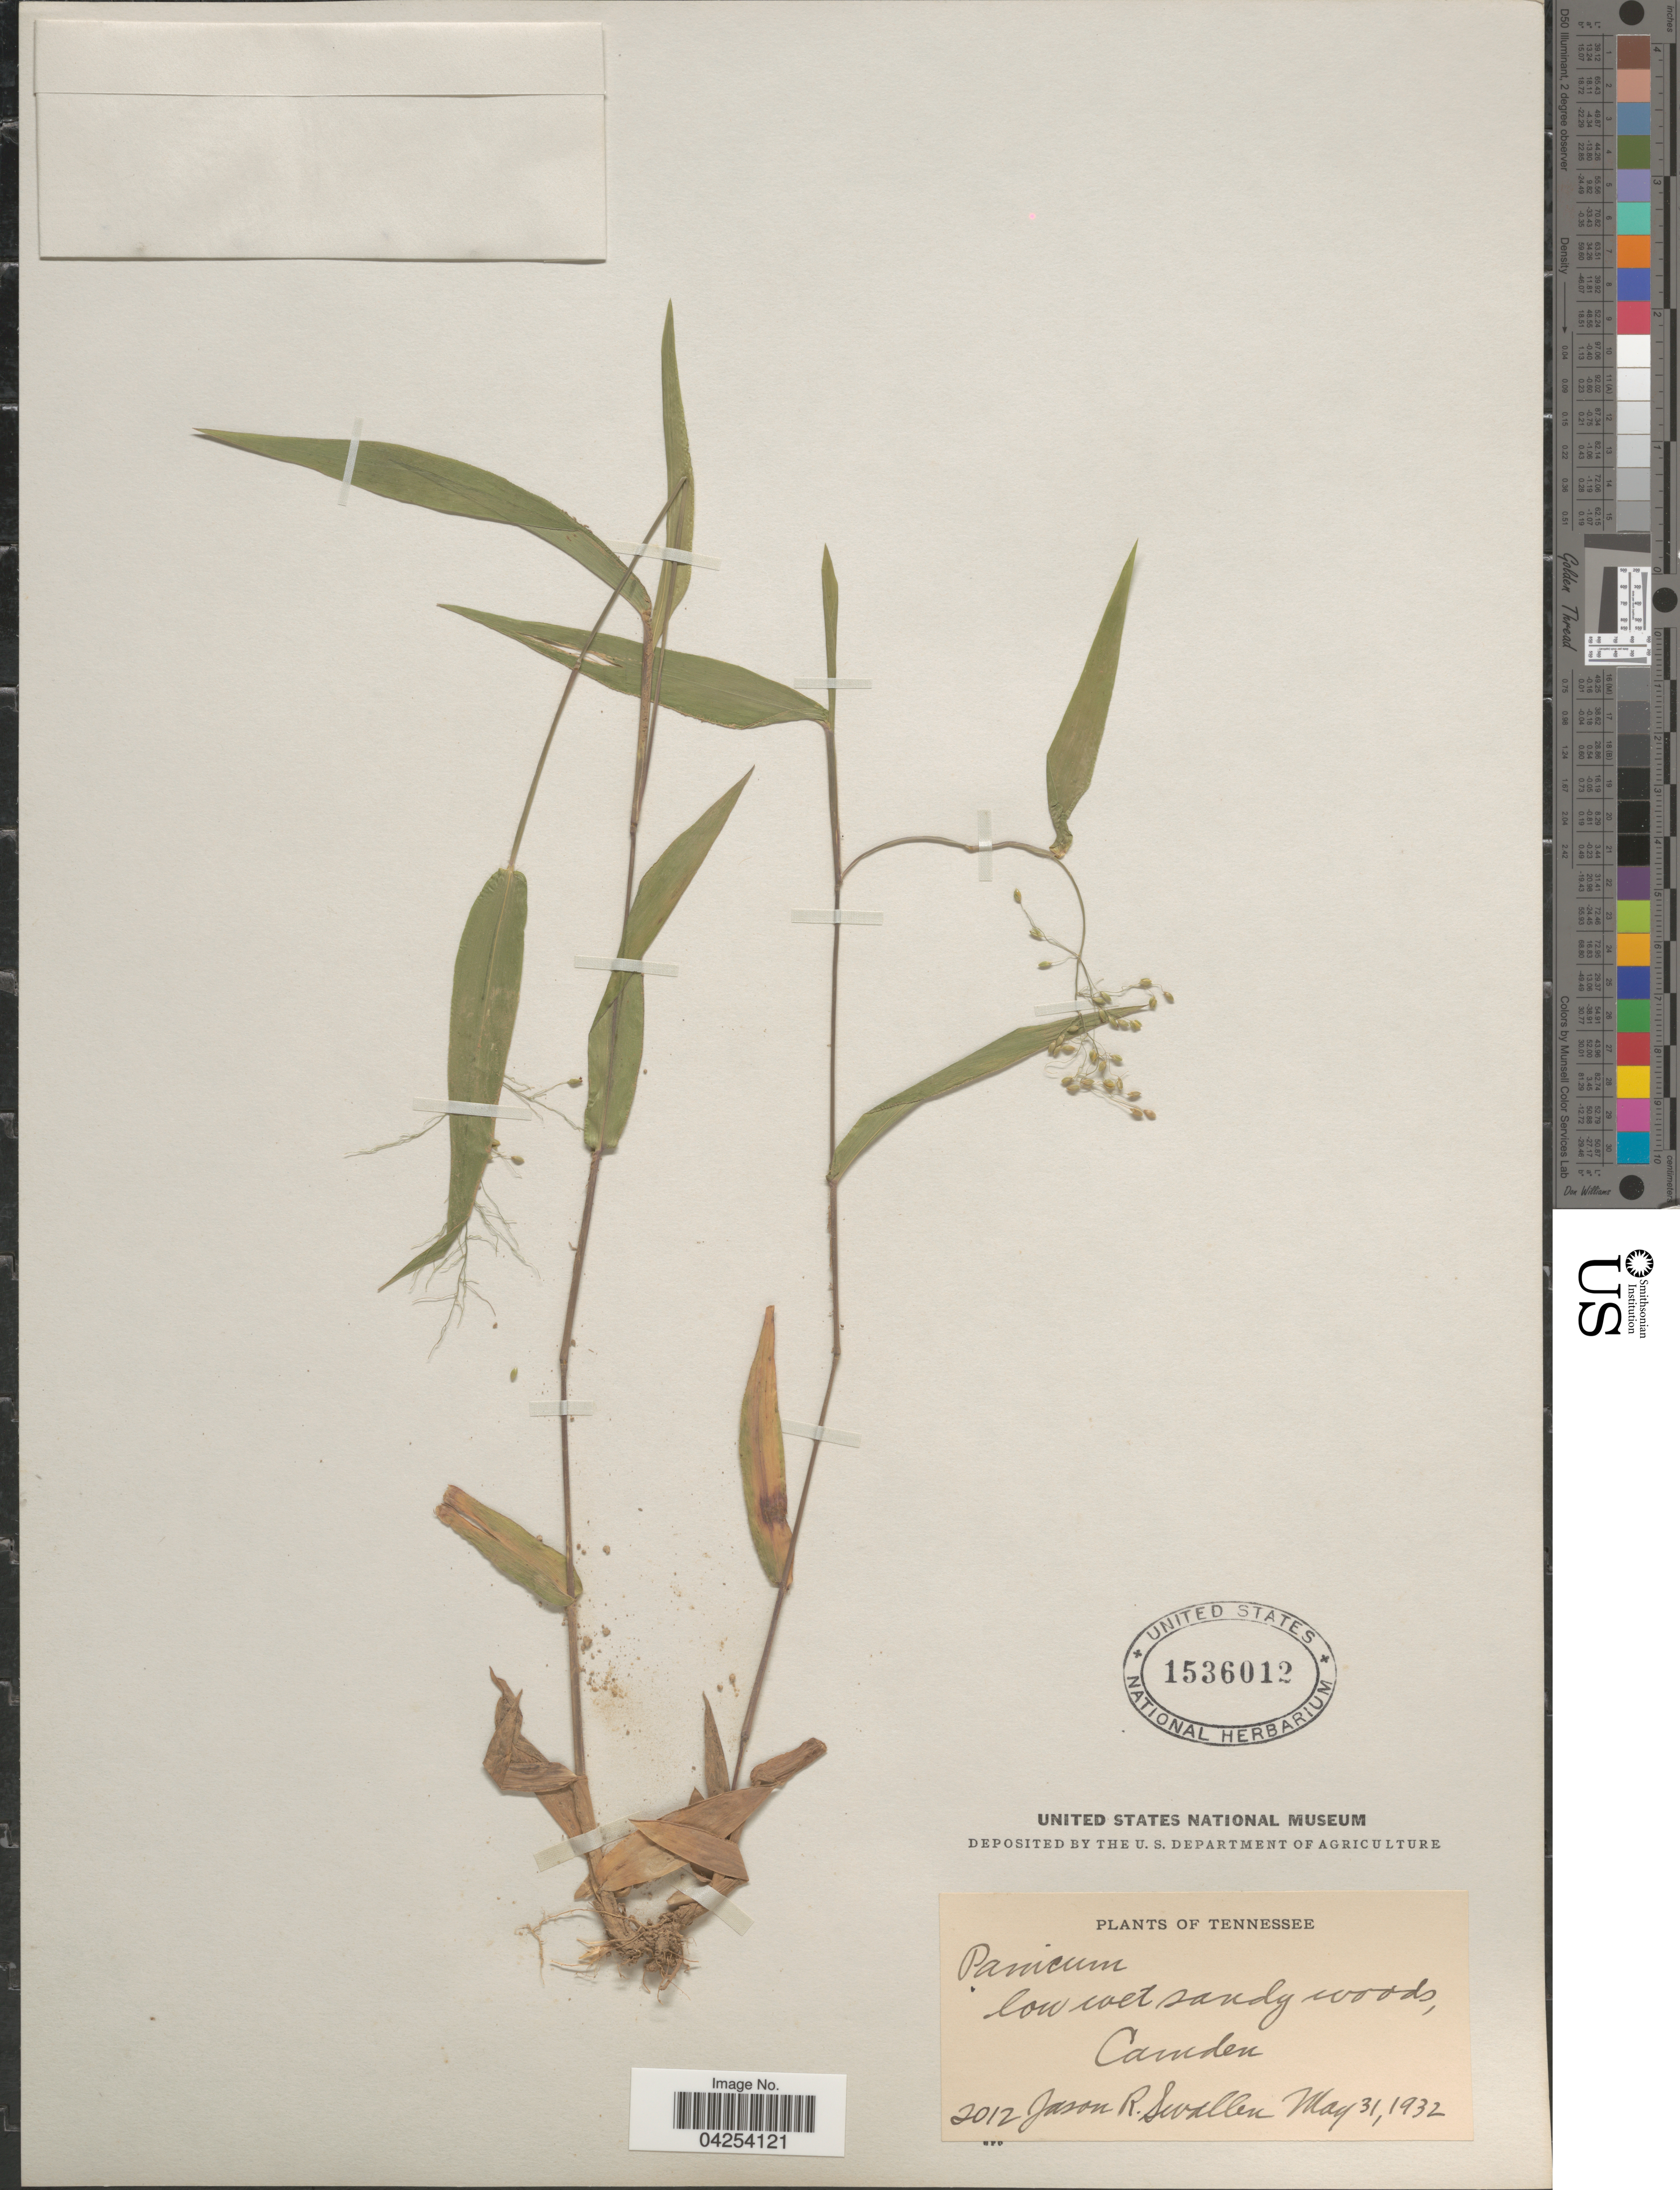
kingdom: Plantae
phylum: Tracheophyta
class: Liliopsida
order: Poales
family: Poaceae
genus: Dichanthelium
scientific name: Dichanthelium commutatum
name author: (Schult.) Gould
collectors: J. R. Swallen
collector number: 2012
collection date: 1932-05-31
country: United States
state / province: Tennessee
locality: Low wet sandy woods, Camden.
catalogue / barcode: US 1536012